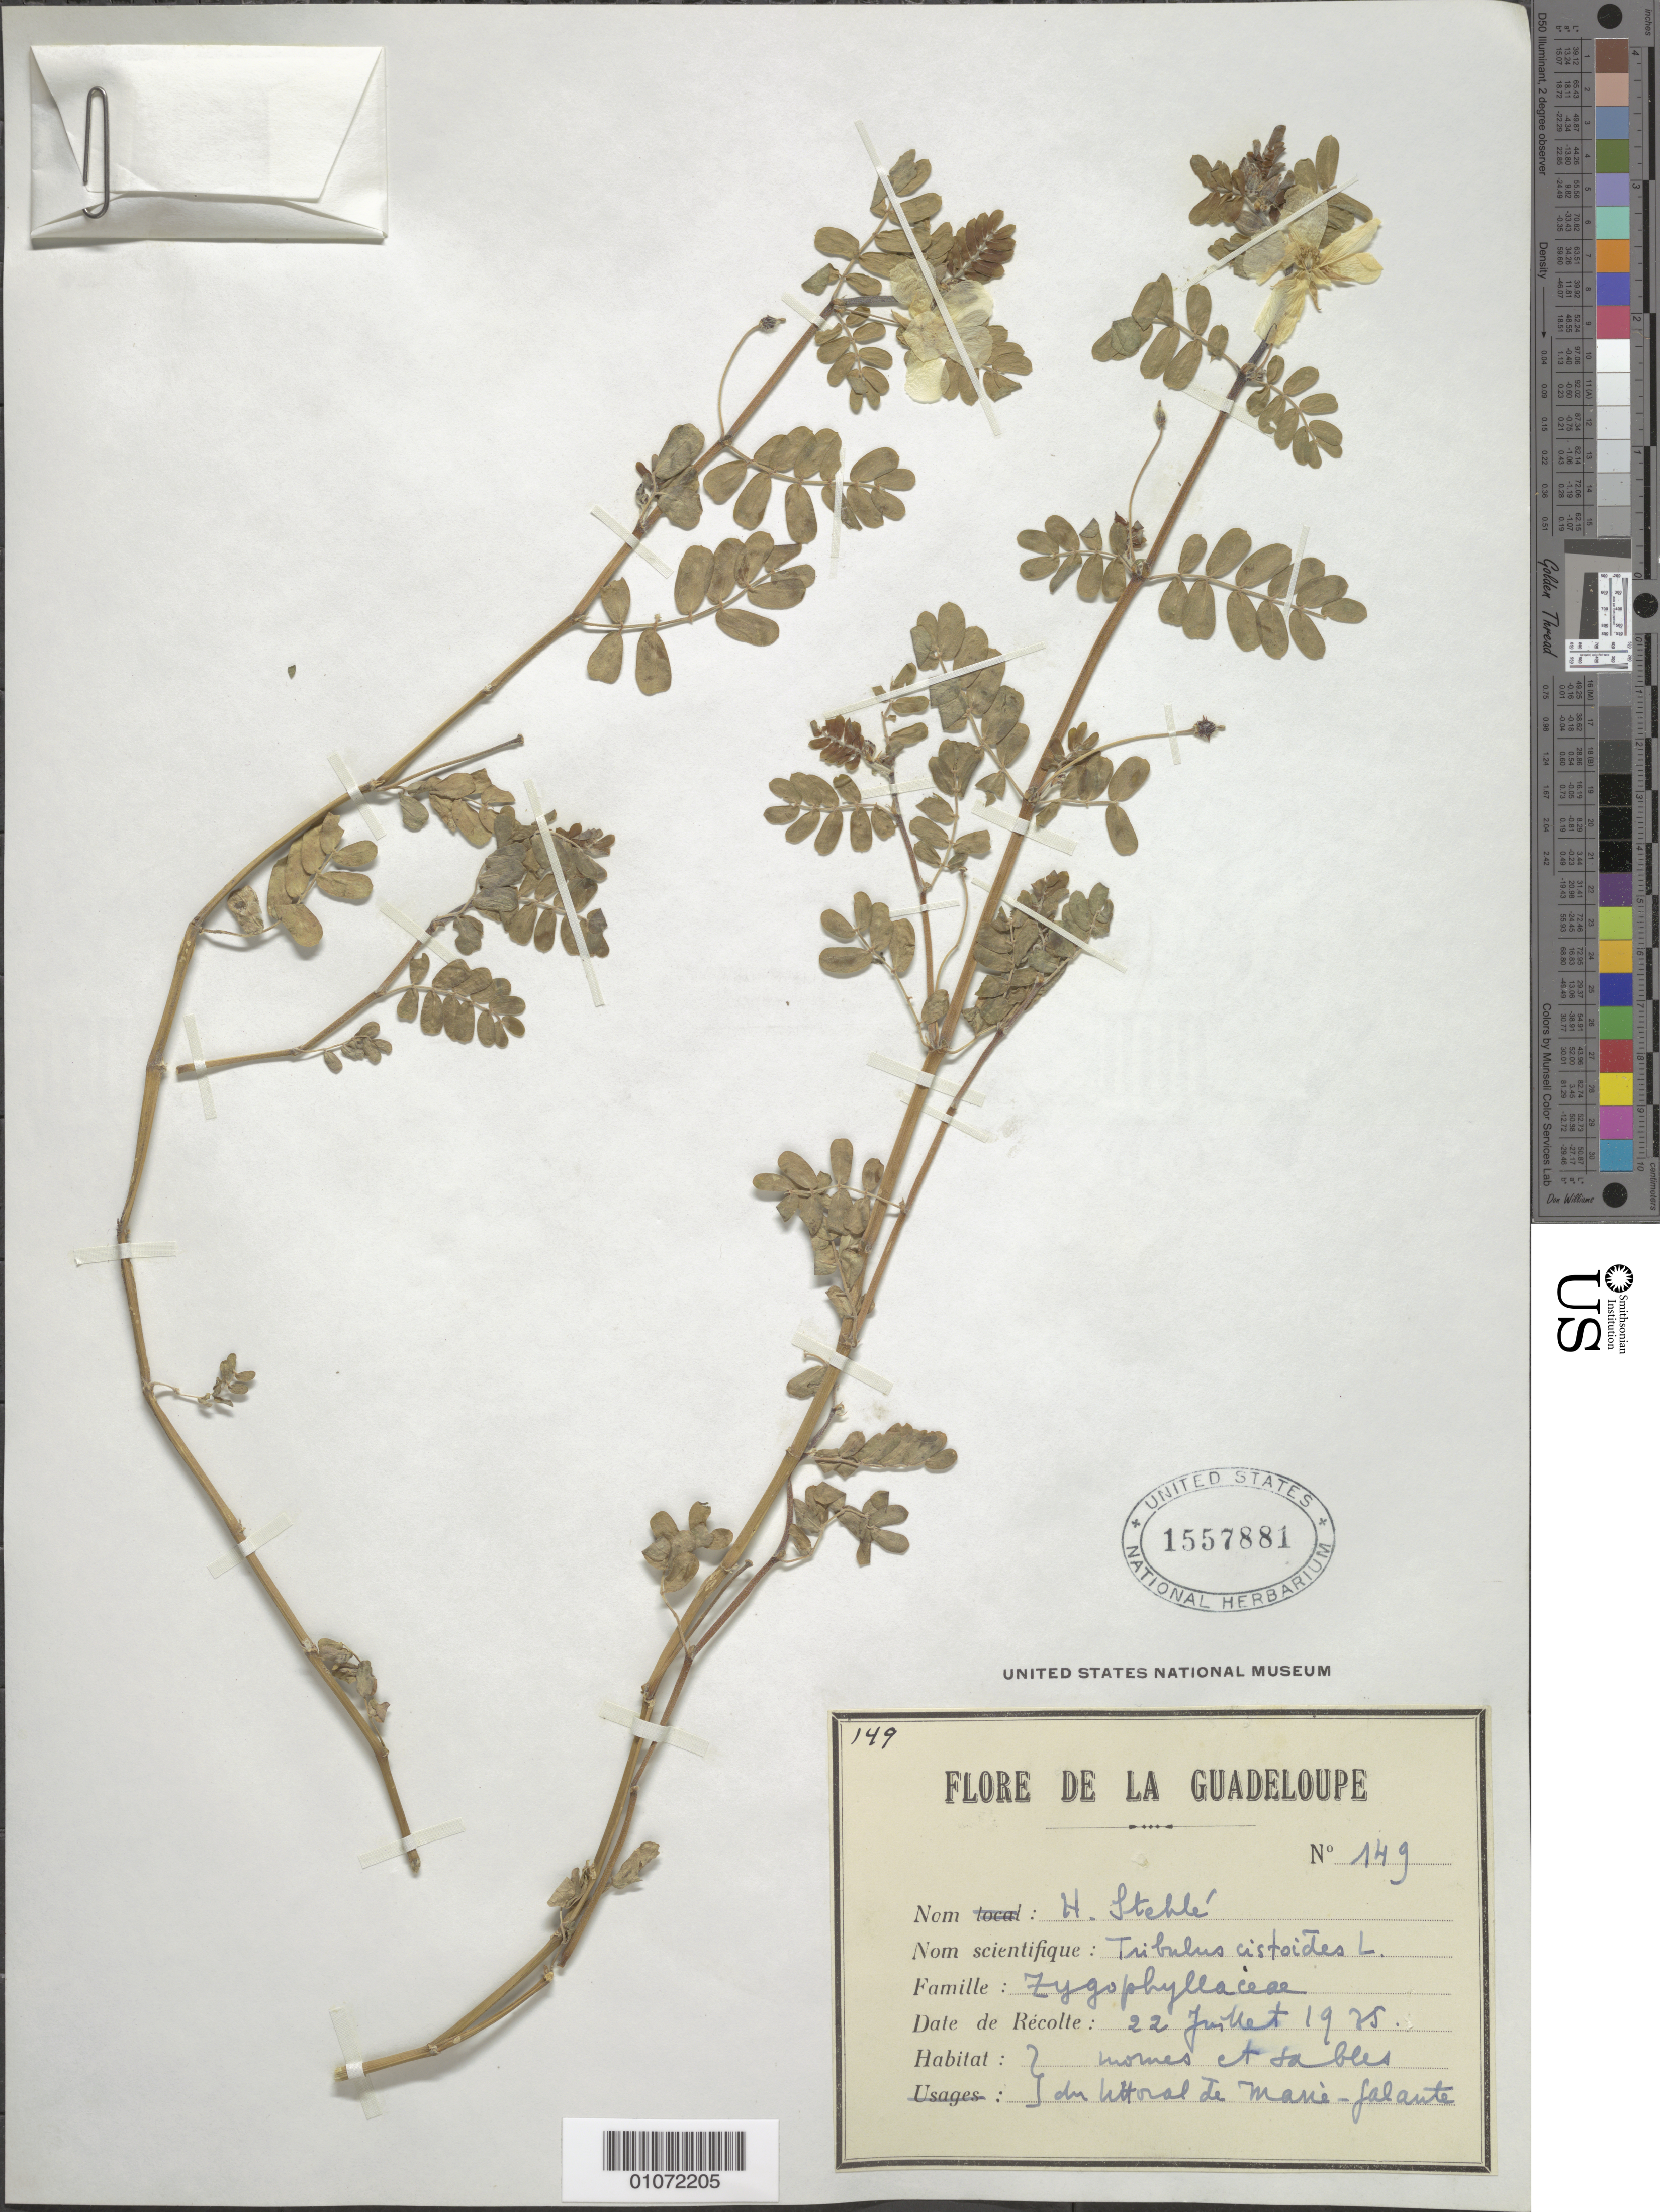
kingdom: Plantae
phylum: Tracheophyta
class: Magnoliopsida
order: Zygophyllales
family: Zygophyllaceae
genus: Tribulus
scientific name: Tribulus cistoides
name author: L.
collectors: H. Stehlé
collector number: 149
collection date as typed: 22 Jan 1935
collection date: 1935-01-22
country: Guadeloupe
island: Marie Galante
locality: momes et tables de witoval de marie-galante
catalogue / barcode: US 1557881